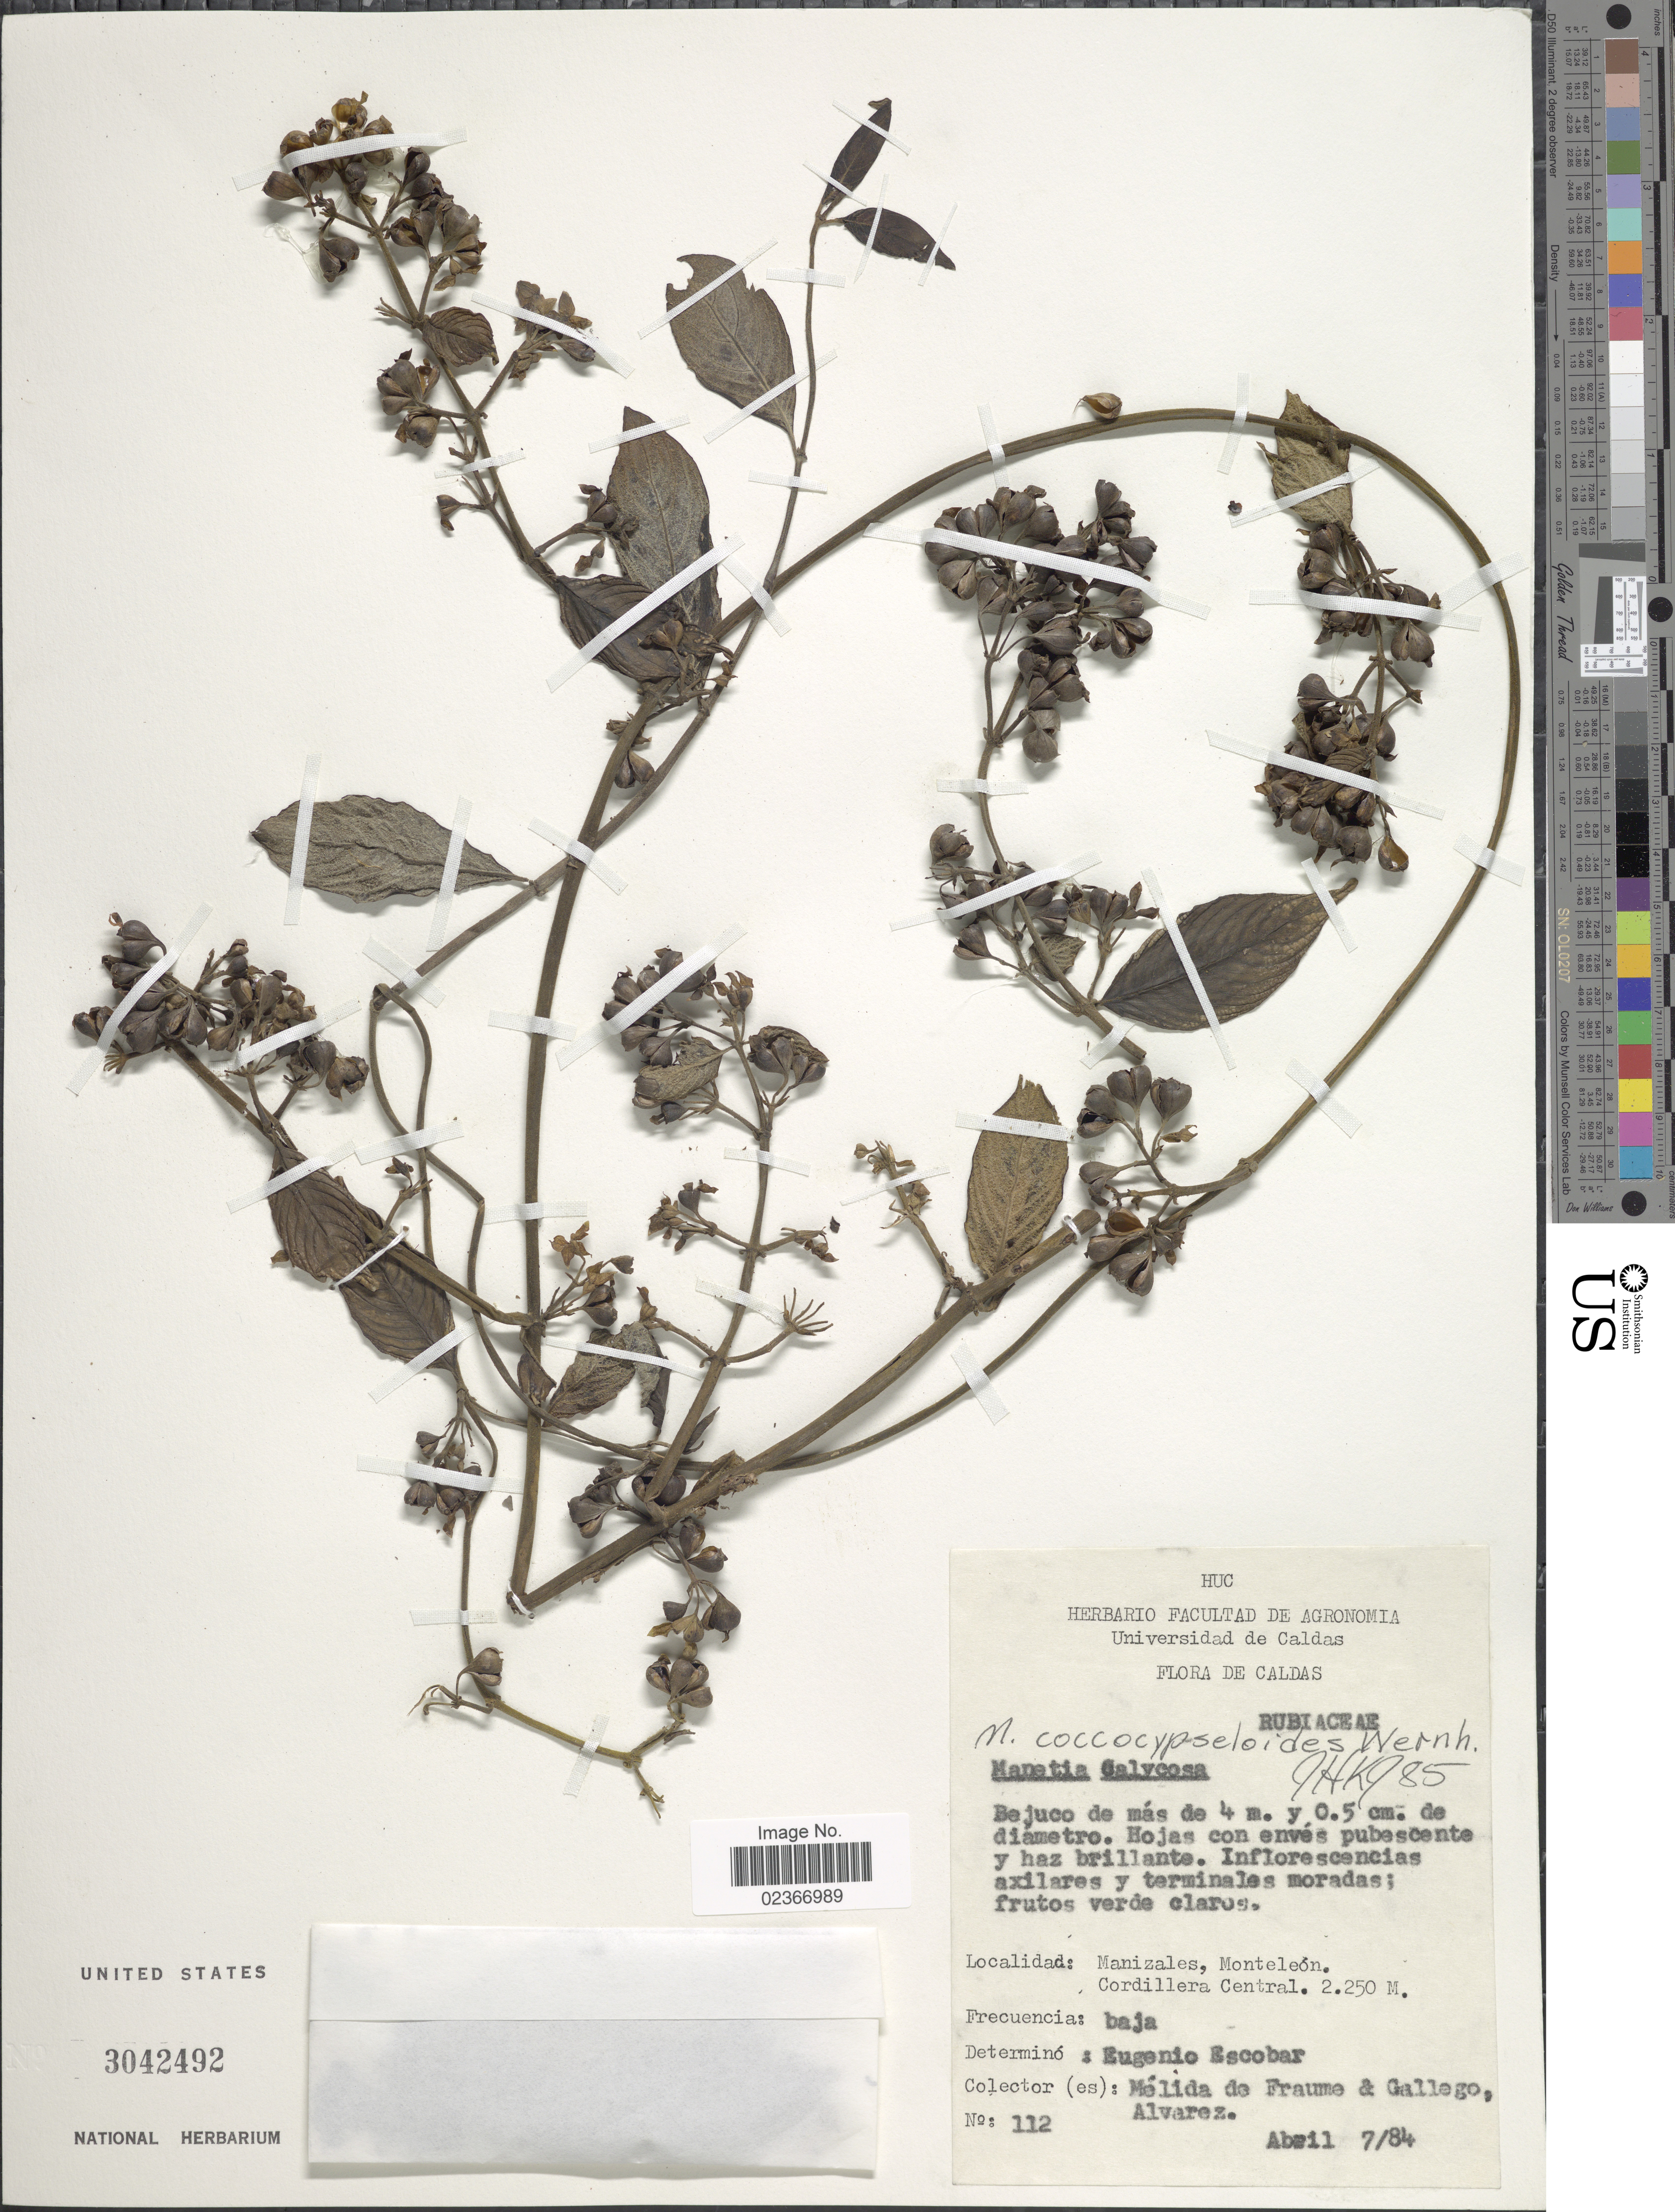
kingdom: Plantae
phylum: Tracheophyta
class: Magnoliopsida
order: Gentianales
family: Rubiaceae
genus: Manettia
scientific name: Manettia coccocypseloides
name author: Wernham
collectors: M. Fraume, -. Gallego & -- Alvarez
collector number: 112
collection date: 1984-04-07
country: Colombia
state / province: Caldas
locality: Manizales, Monteleon, Cordillera Central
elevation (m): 2250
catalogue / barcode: US 3042492